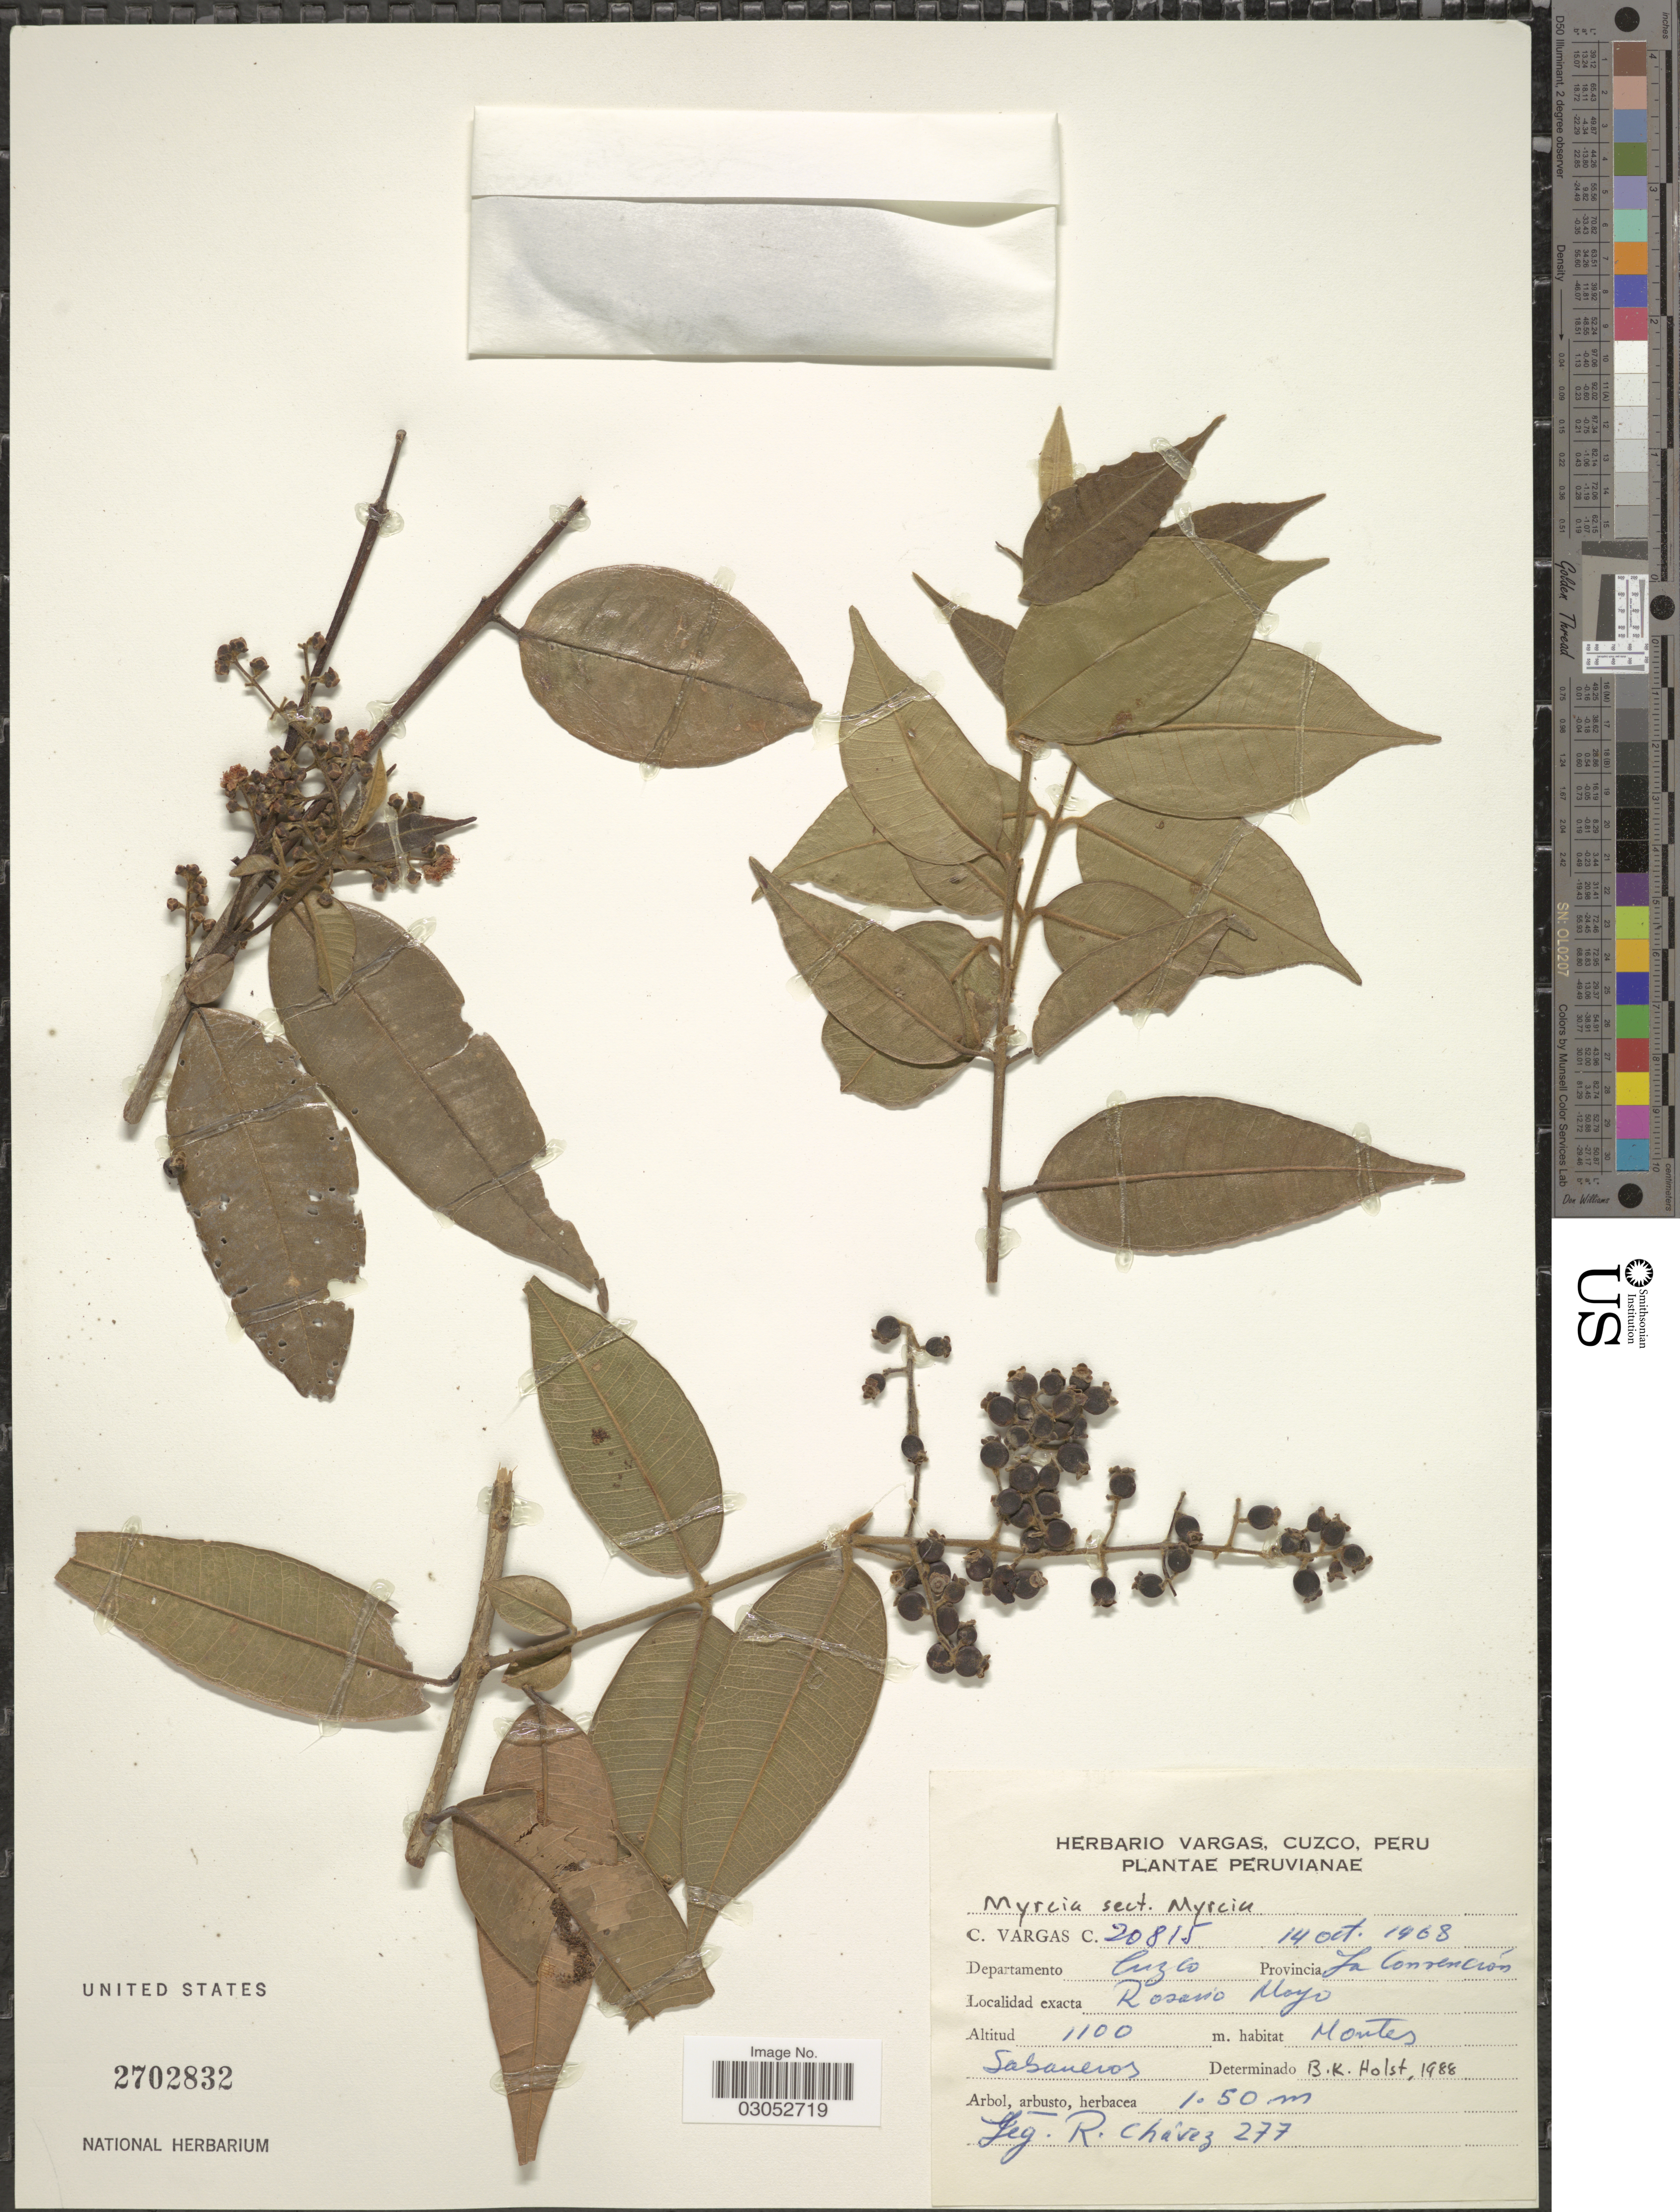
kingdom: Plantae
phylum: Tracheophyta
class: Magnoliopsida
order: Myrtales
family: Myrtaceae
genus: Myrcia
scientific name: Myrcia sp.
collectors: R. Chávez & C. Vargas Calderón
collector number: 277/20815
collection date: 1968-10-14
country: Peru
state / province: Cusco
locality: Departamento Cuzco, Provincia La Convención. Rosario Mayo.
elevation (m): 1100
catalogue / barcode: US 2702832